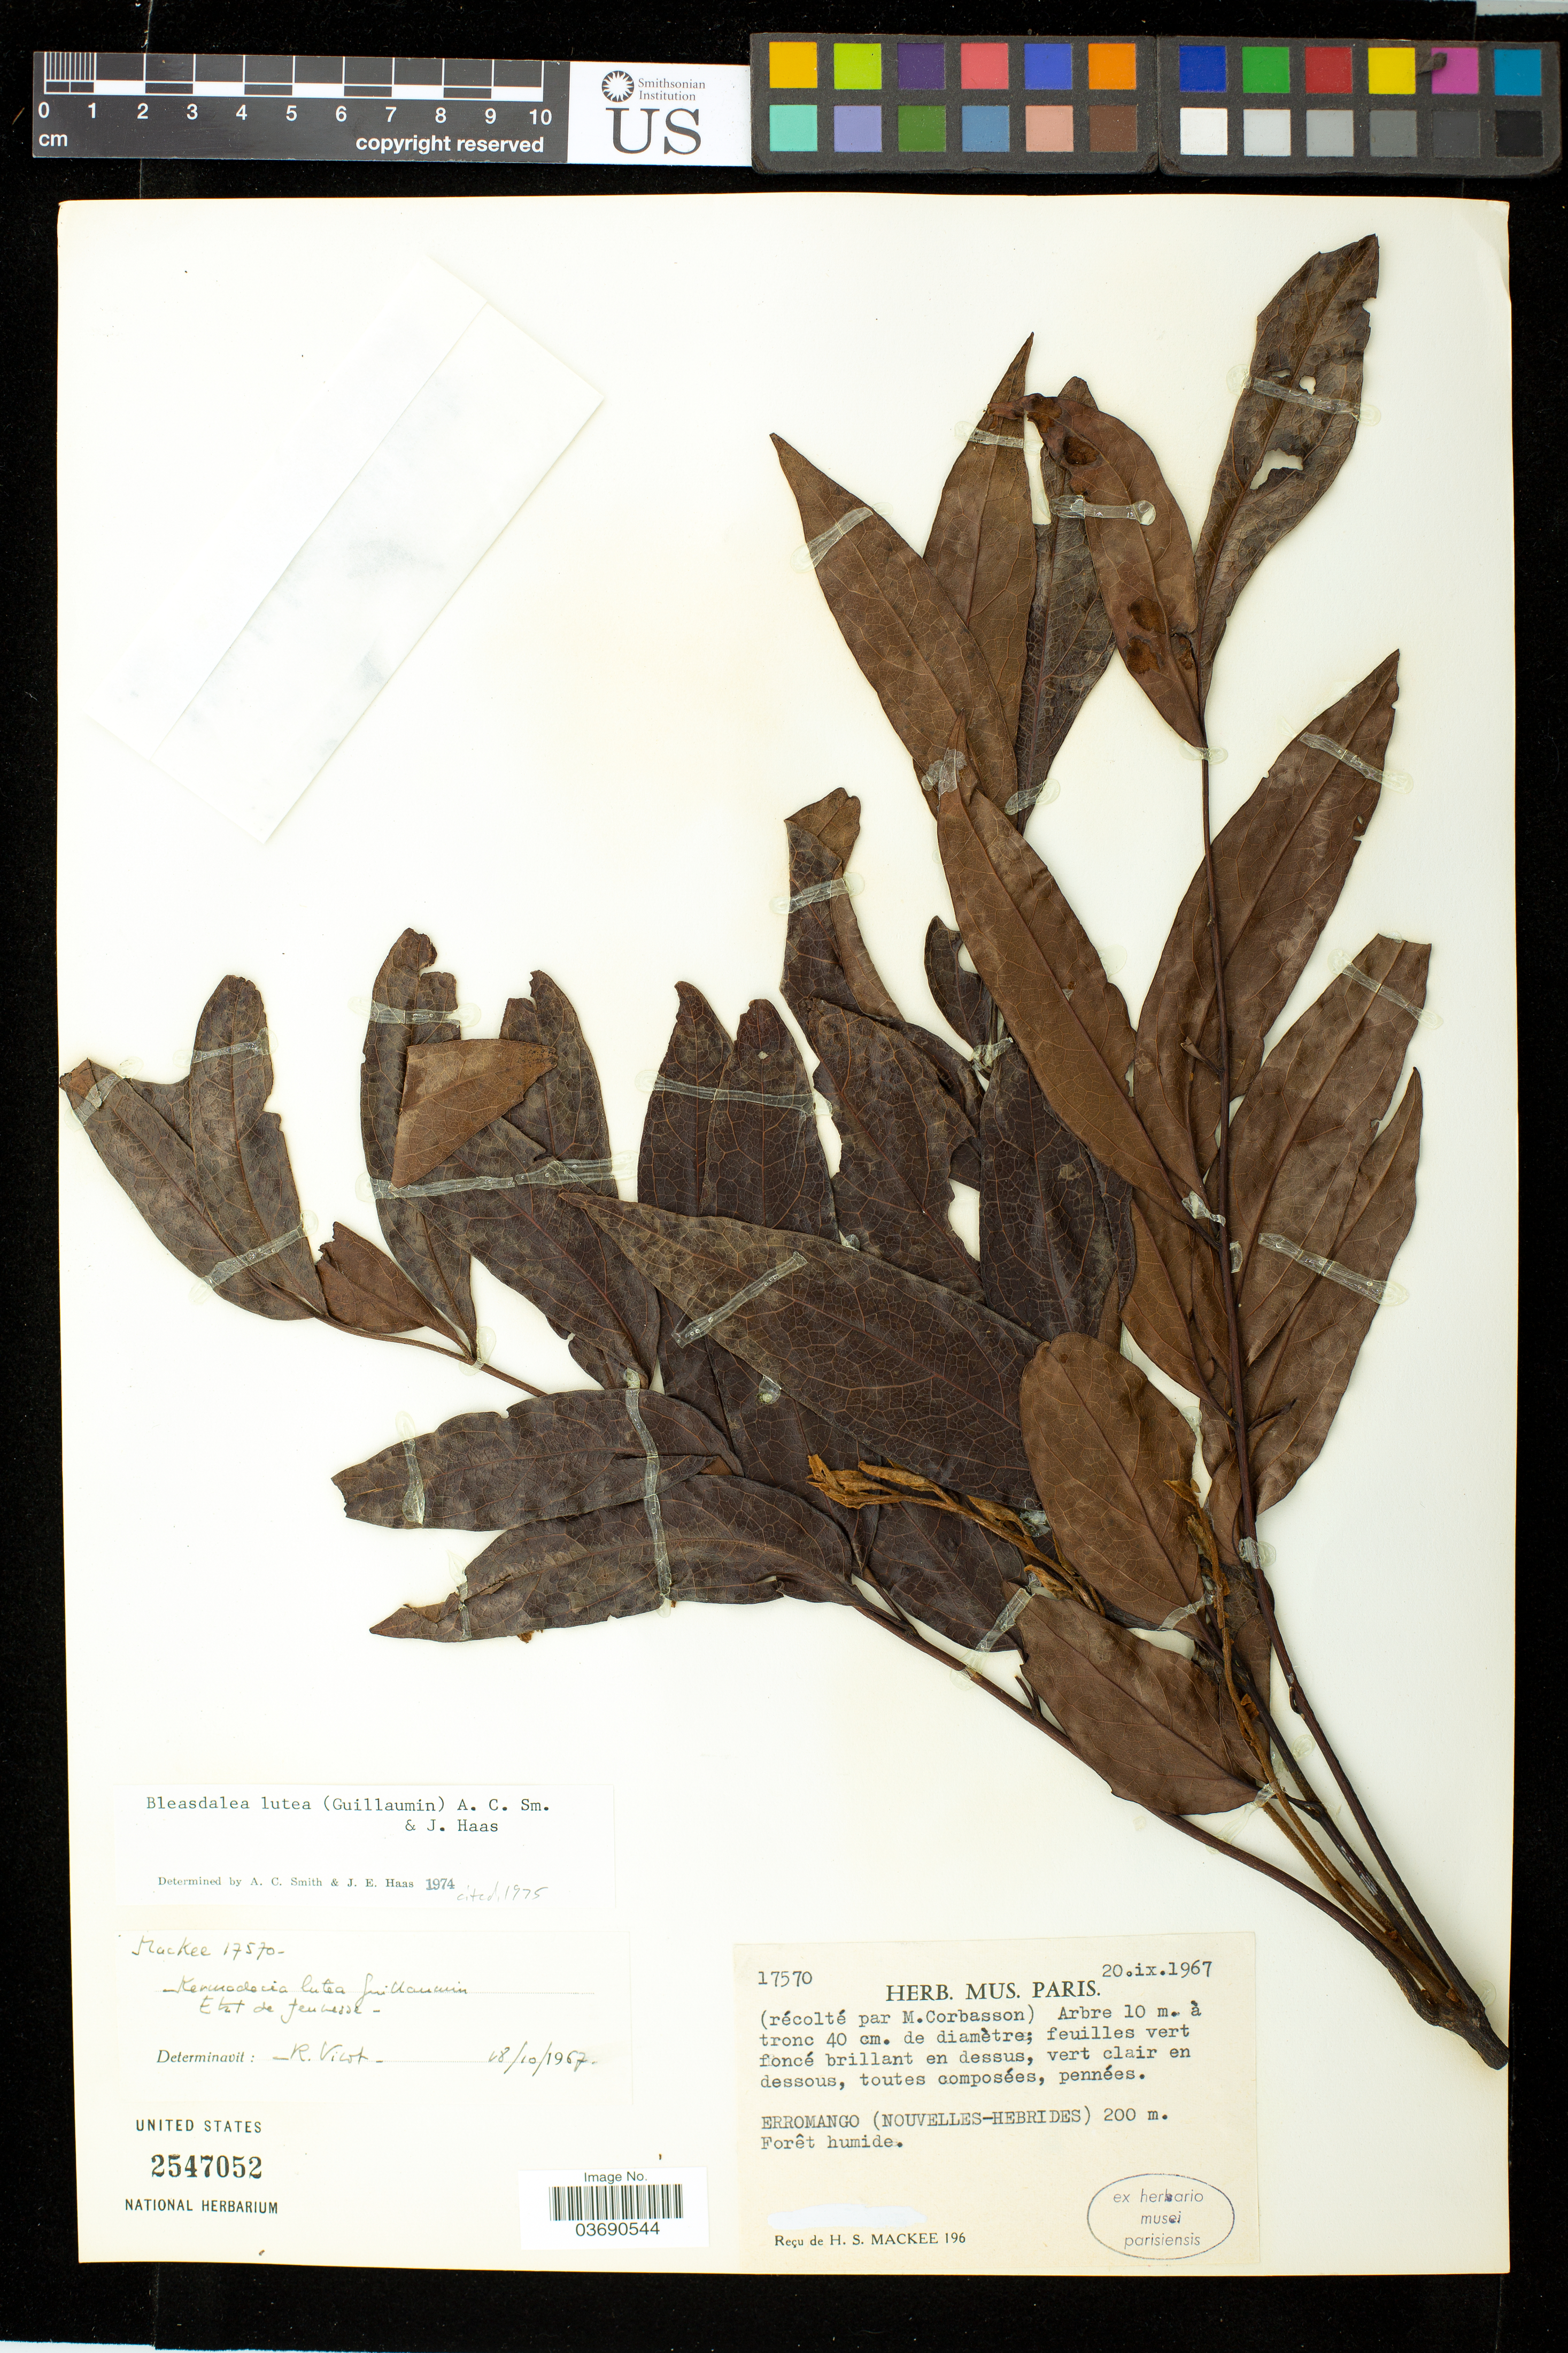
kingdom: Plantae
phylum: Tracheophyta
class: Magnoliopsida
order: Proteales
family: Proteaceae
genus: Turrillia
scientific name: Turrillia lutea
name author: (Guillaumin) A.C. Sm.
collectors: H. S. MacKee & Corbasson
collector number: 17570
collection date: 1967-04-20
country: Vanuatu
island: Erromango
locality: Erromango (Nouvelles-hebrides)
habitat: Forêt humide.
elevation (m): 200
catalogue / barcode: US 2547052